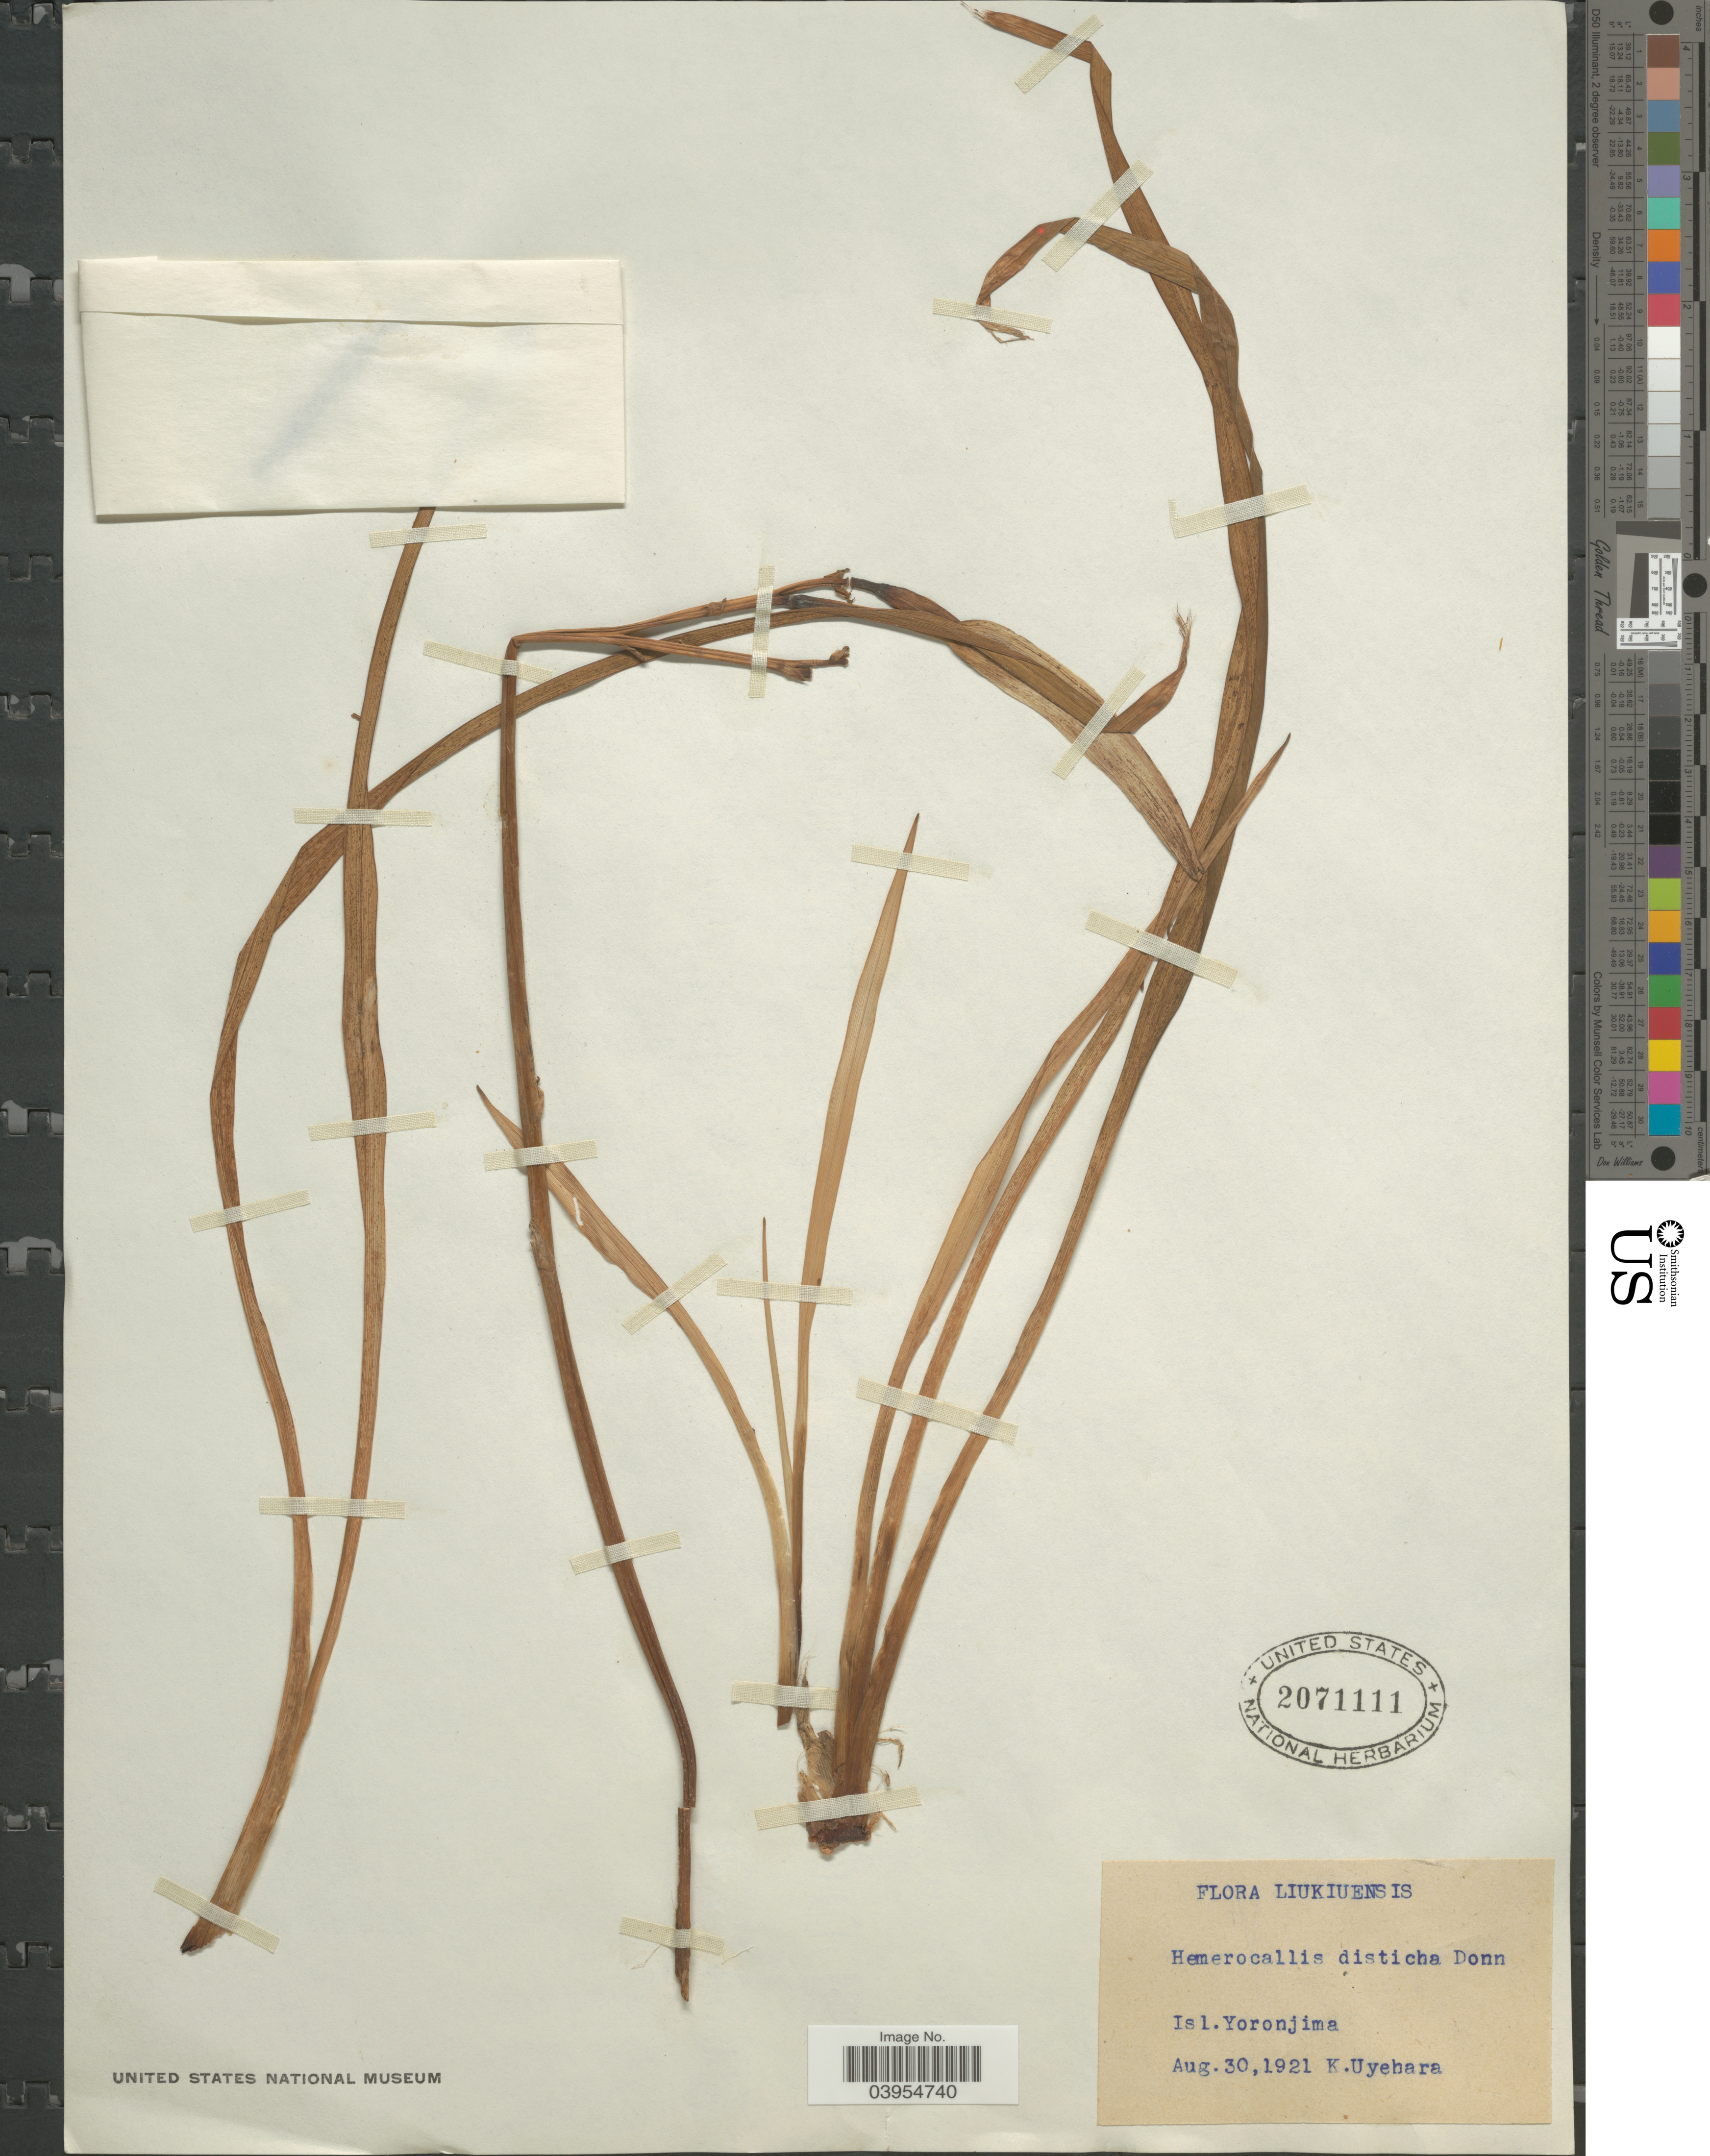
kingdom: Plantae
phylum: Tracheophyta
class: Liliopsida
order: Asparagales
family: Asphodelaceae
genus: Hemerocallis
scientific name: Hemerocallis disticha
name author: Donn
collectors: K. Uyehara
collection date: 1921-08-30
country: Japan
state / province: Okinawa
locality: Liukiuensis. Isl. Yoronjima.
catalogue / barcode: US 2071111